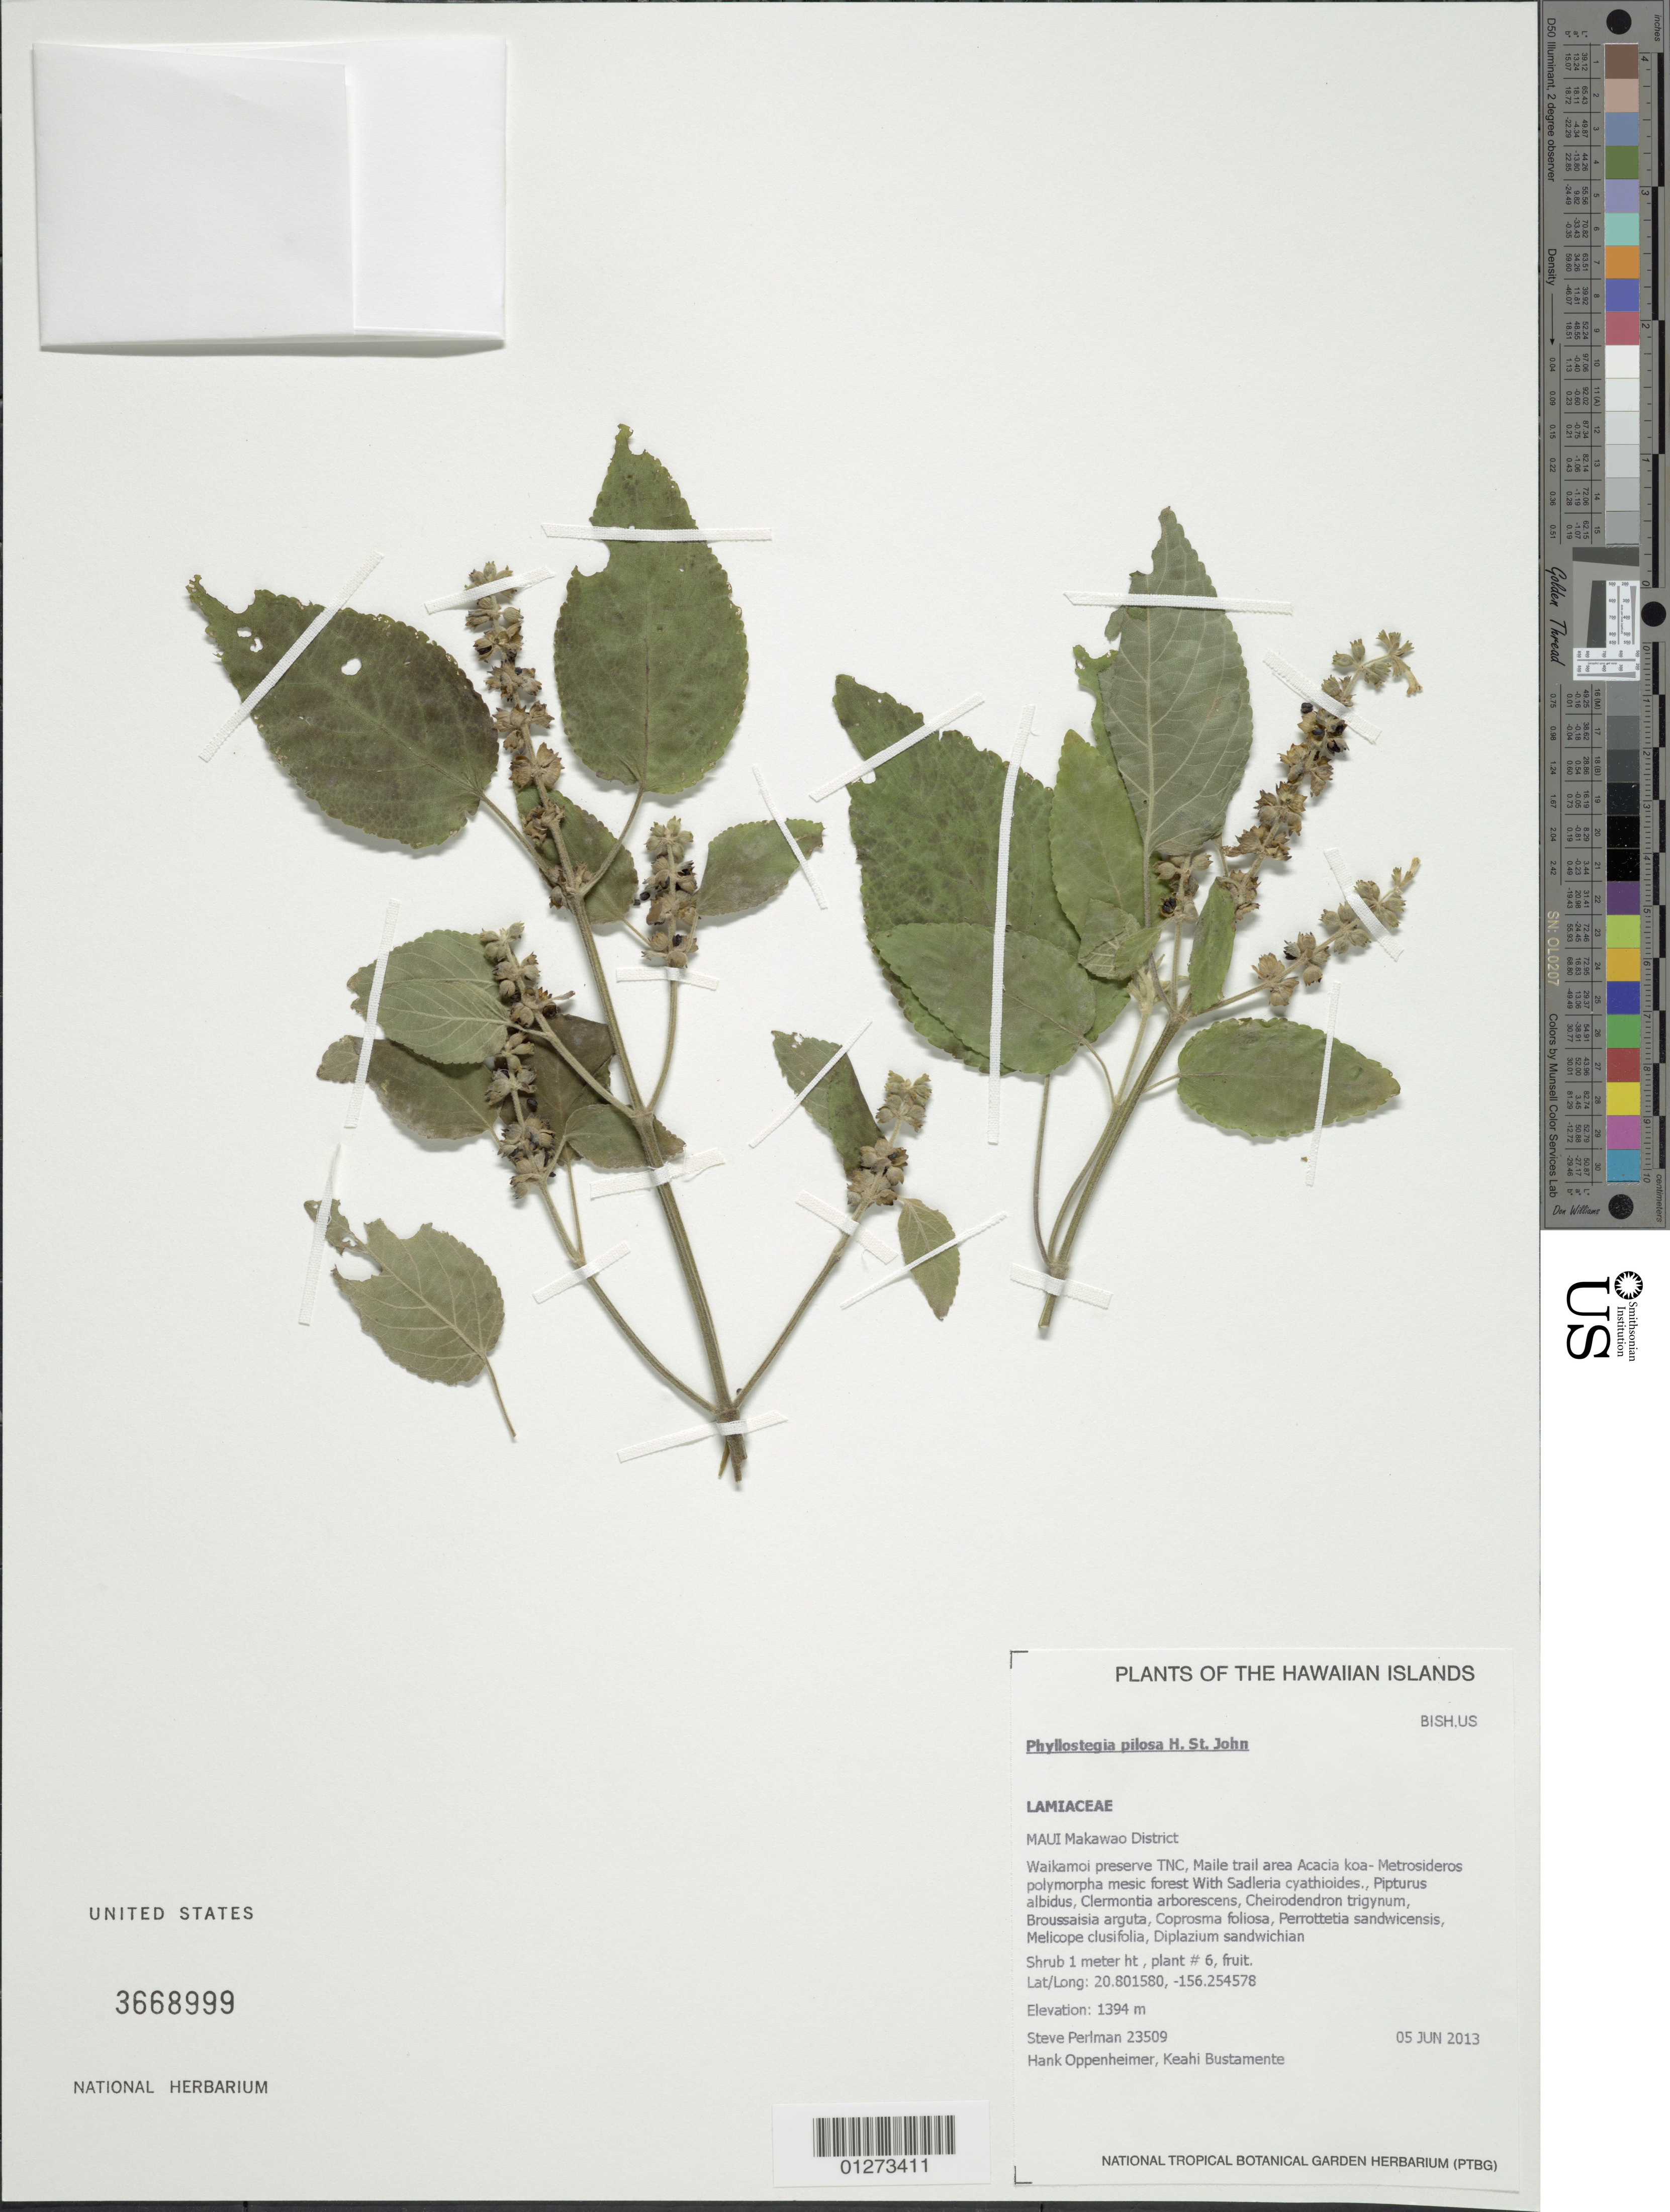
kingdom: Plantae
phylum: Tracheophyta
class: Magnoliopsida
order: Lamiales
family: Lamiaceae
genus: Phyllostegia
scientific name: Phyllostegia pilosa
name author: H. St. John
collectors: S. P. Perlman, H. L. Oppenheimer & K. M. Bustamente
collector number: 23509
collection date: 2013-06-05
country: United States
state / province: Hawaii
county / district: Maui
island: Maui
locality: Makawao District, Waikamoi Preserve TNC, Maile Trail area.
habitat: Mesic forest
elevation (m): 1394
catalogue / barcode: US 3668999